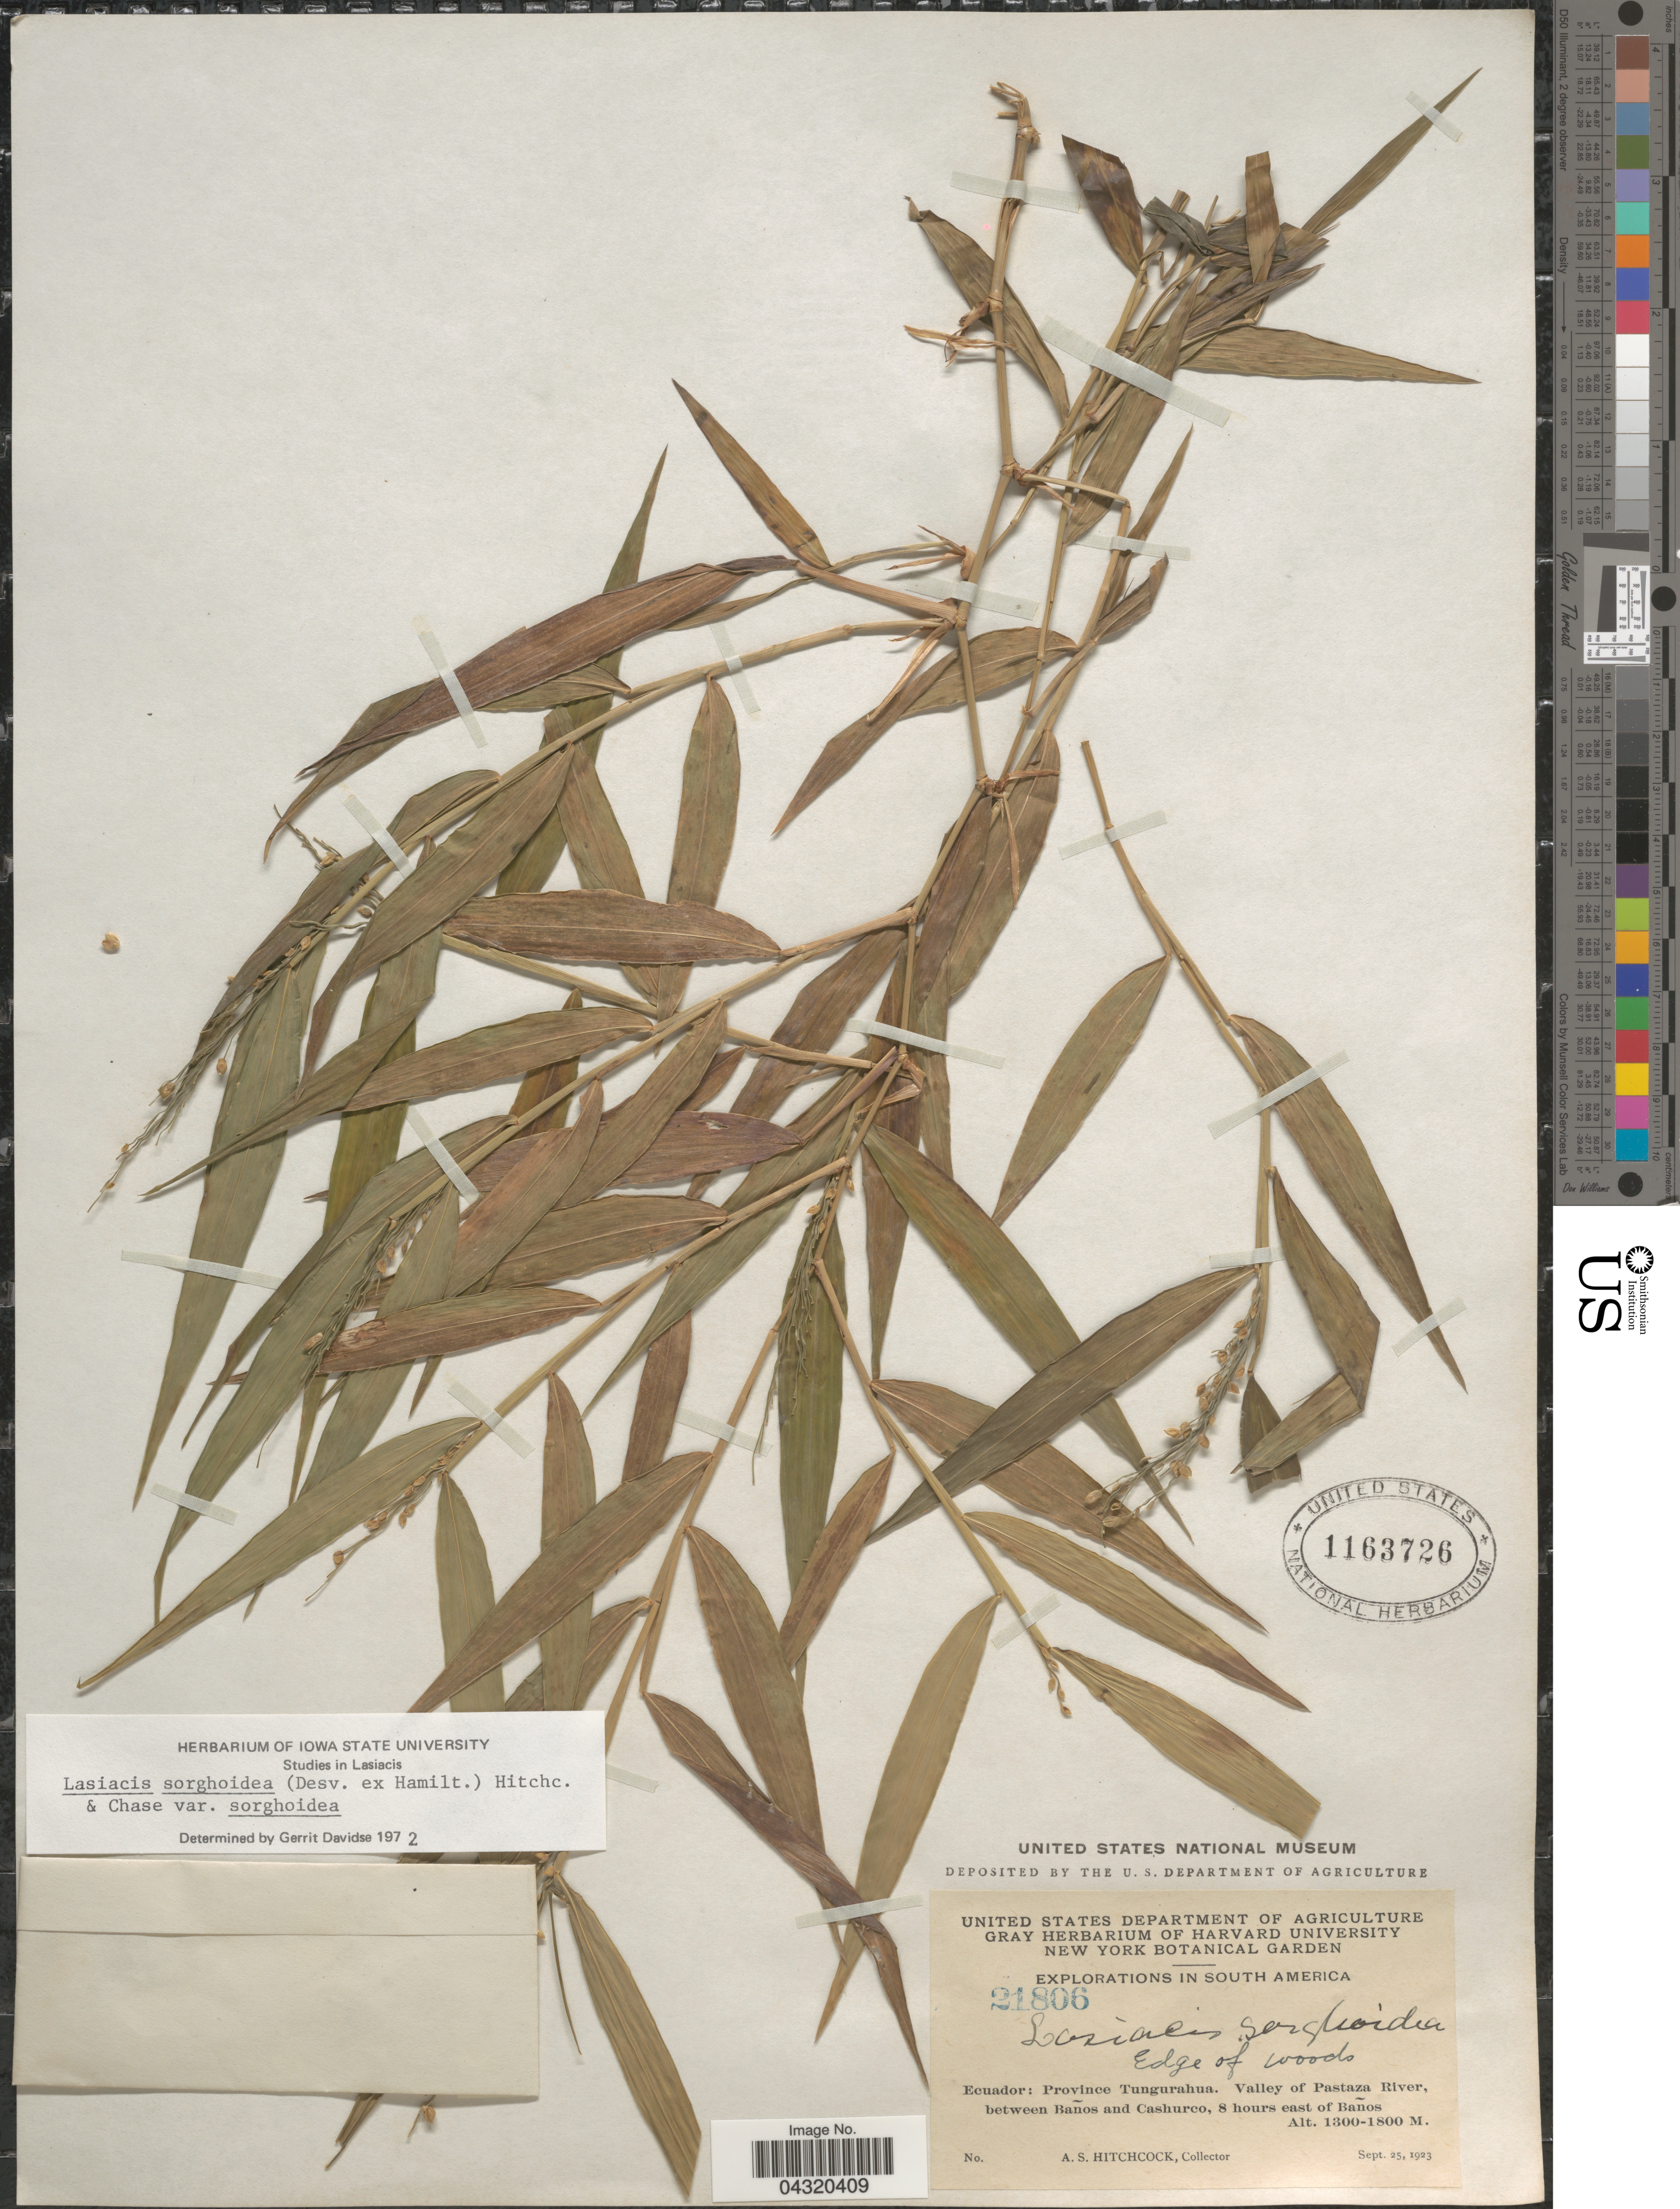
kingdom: Plantae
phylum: Tracheophyta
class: Liliopsida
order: Poales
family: Poaceae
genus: Lasiacis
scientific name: Lasiacis sorghoidea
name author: (Desv. ex Ham.) Hitchc. & Chase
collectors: A. S. Hitchcock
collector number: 21806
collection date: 1923-09-25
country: Ecuador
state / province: Tungurahua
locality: Explorations in South America. Edge of woods. Valley of Pastaza River, between Baños and Cashurco, 8 hours east of Baños.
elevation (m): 1300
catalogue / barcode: US 1163726